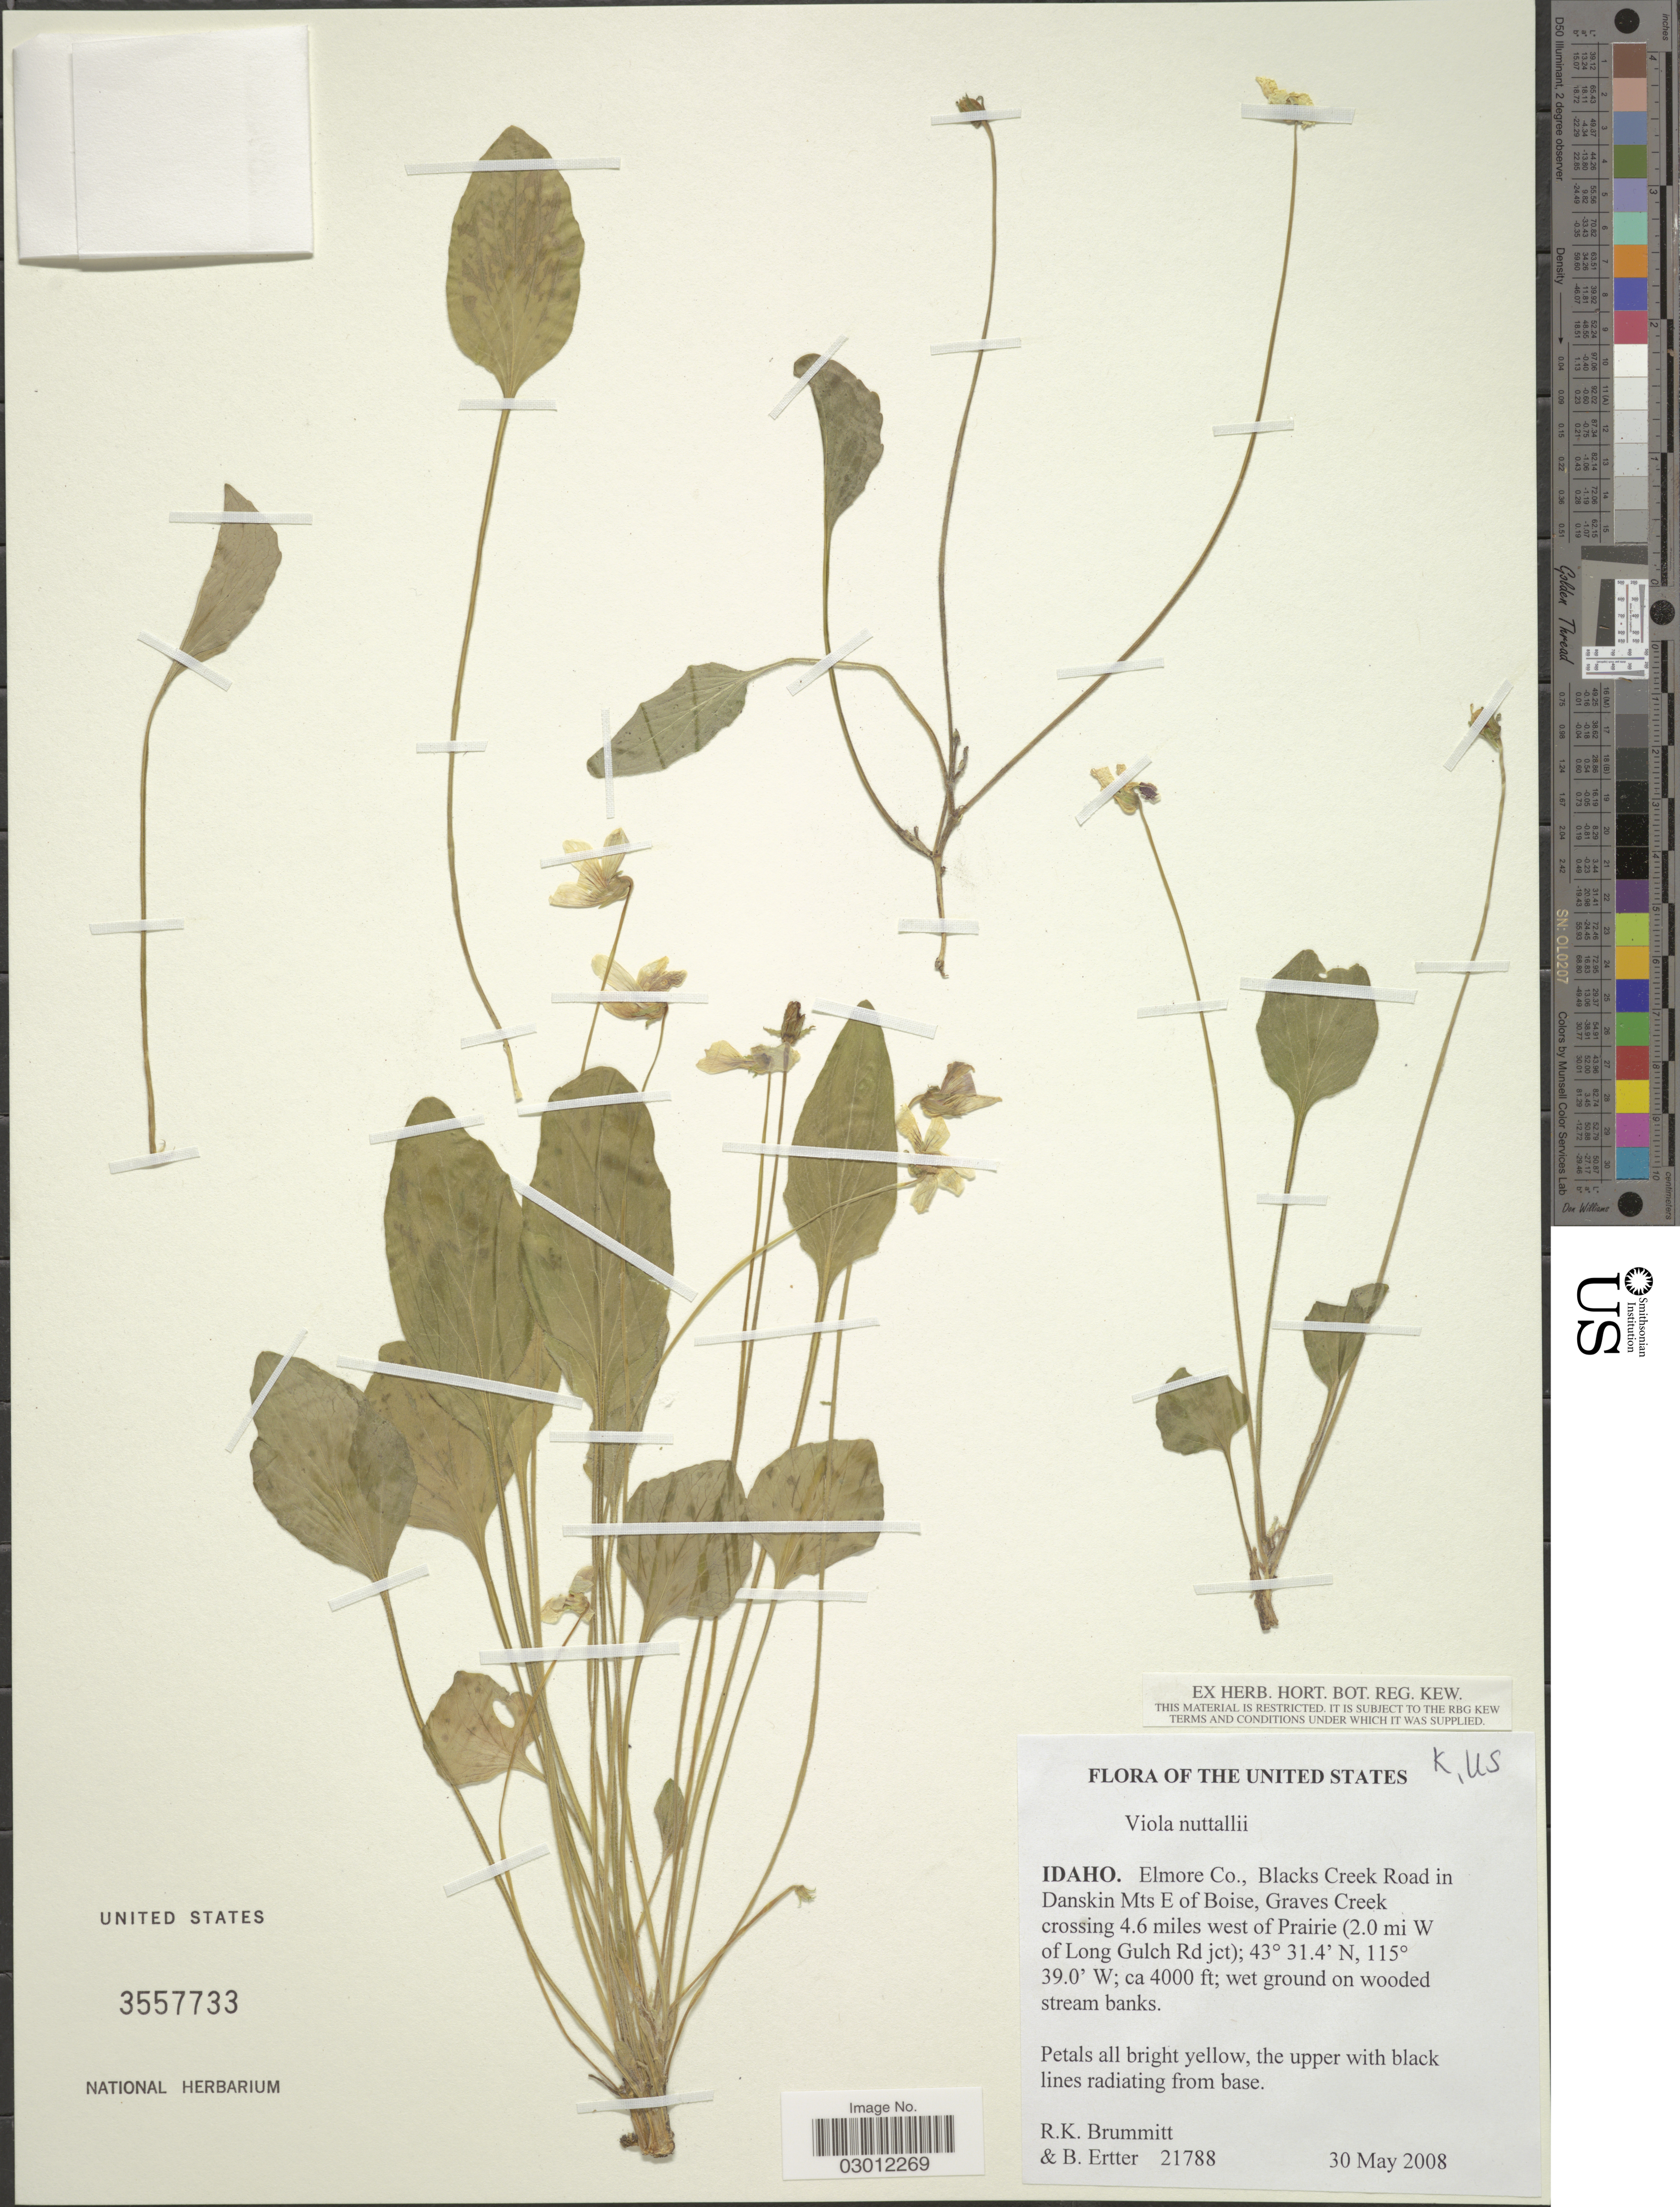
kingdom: Plantae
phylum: Tracheophyta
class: Magnoliopsida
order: Malpighiales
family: Violaceae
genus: Viola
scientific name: Viola nuttallii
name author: Pursh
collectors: R. K. Brummitt & B. Ertter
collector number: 21788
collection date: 2008-05-30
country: United States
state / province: Idaho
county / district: Elmore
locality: Blacks Creek Road in Danskin Mts E of Boise, Graves Creek crossing 4.6 miles west of Prairie (2.0 mi W of Long Gulch Rd jct).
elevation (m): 1219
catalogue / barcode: US 3557733